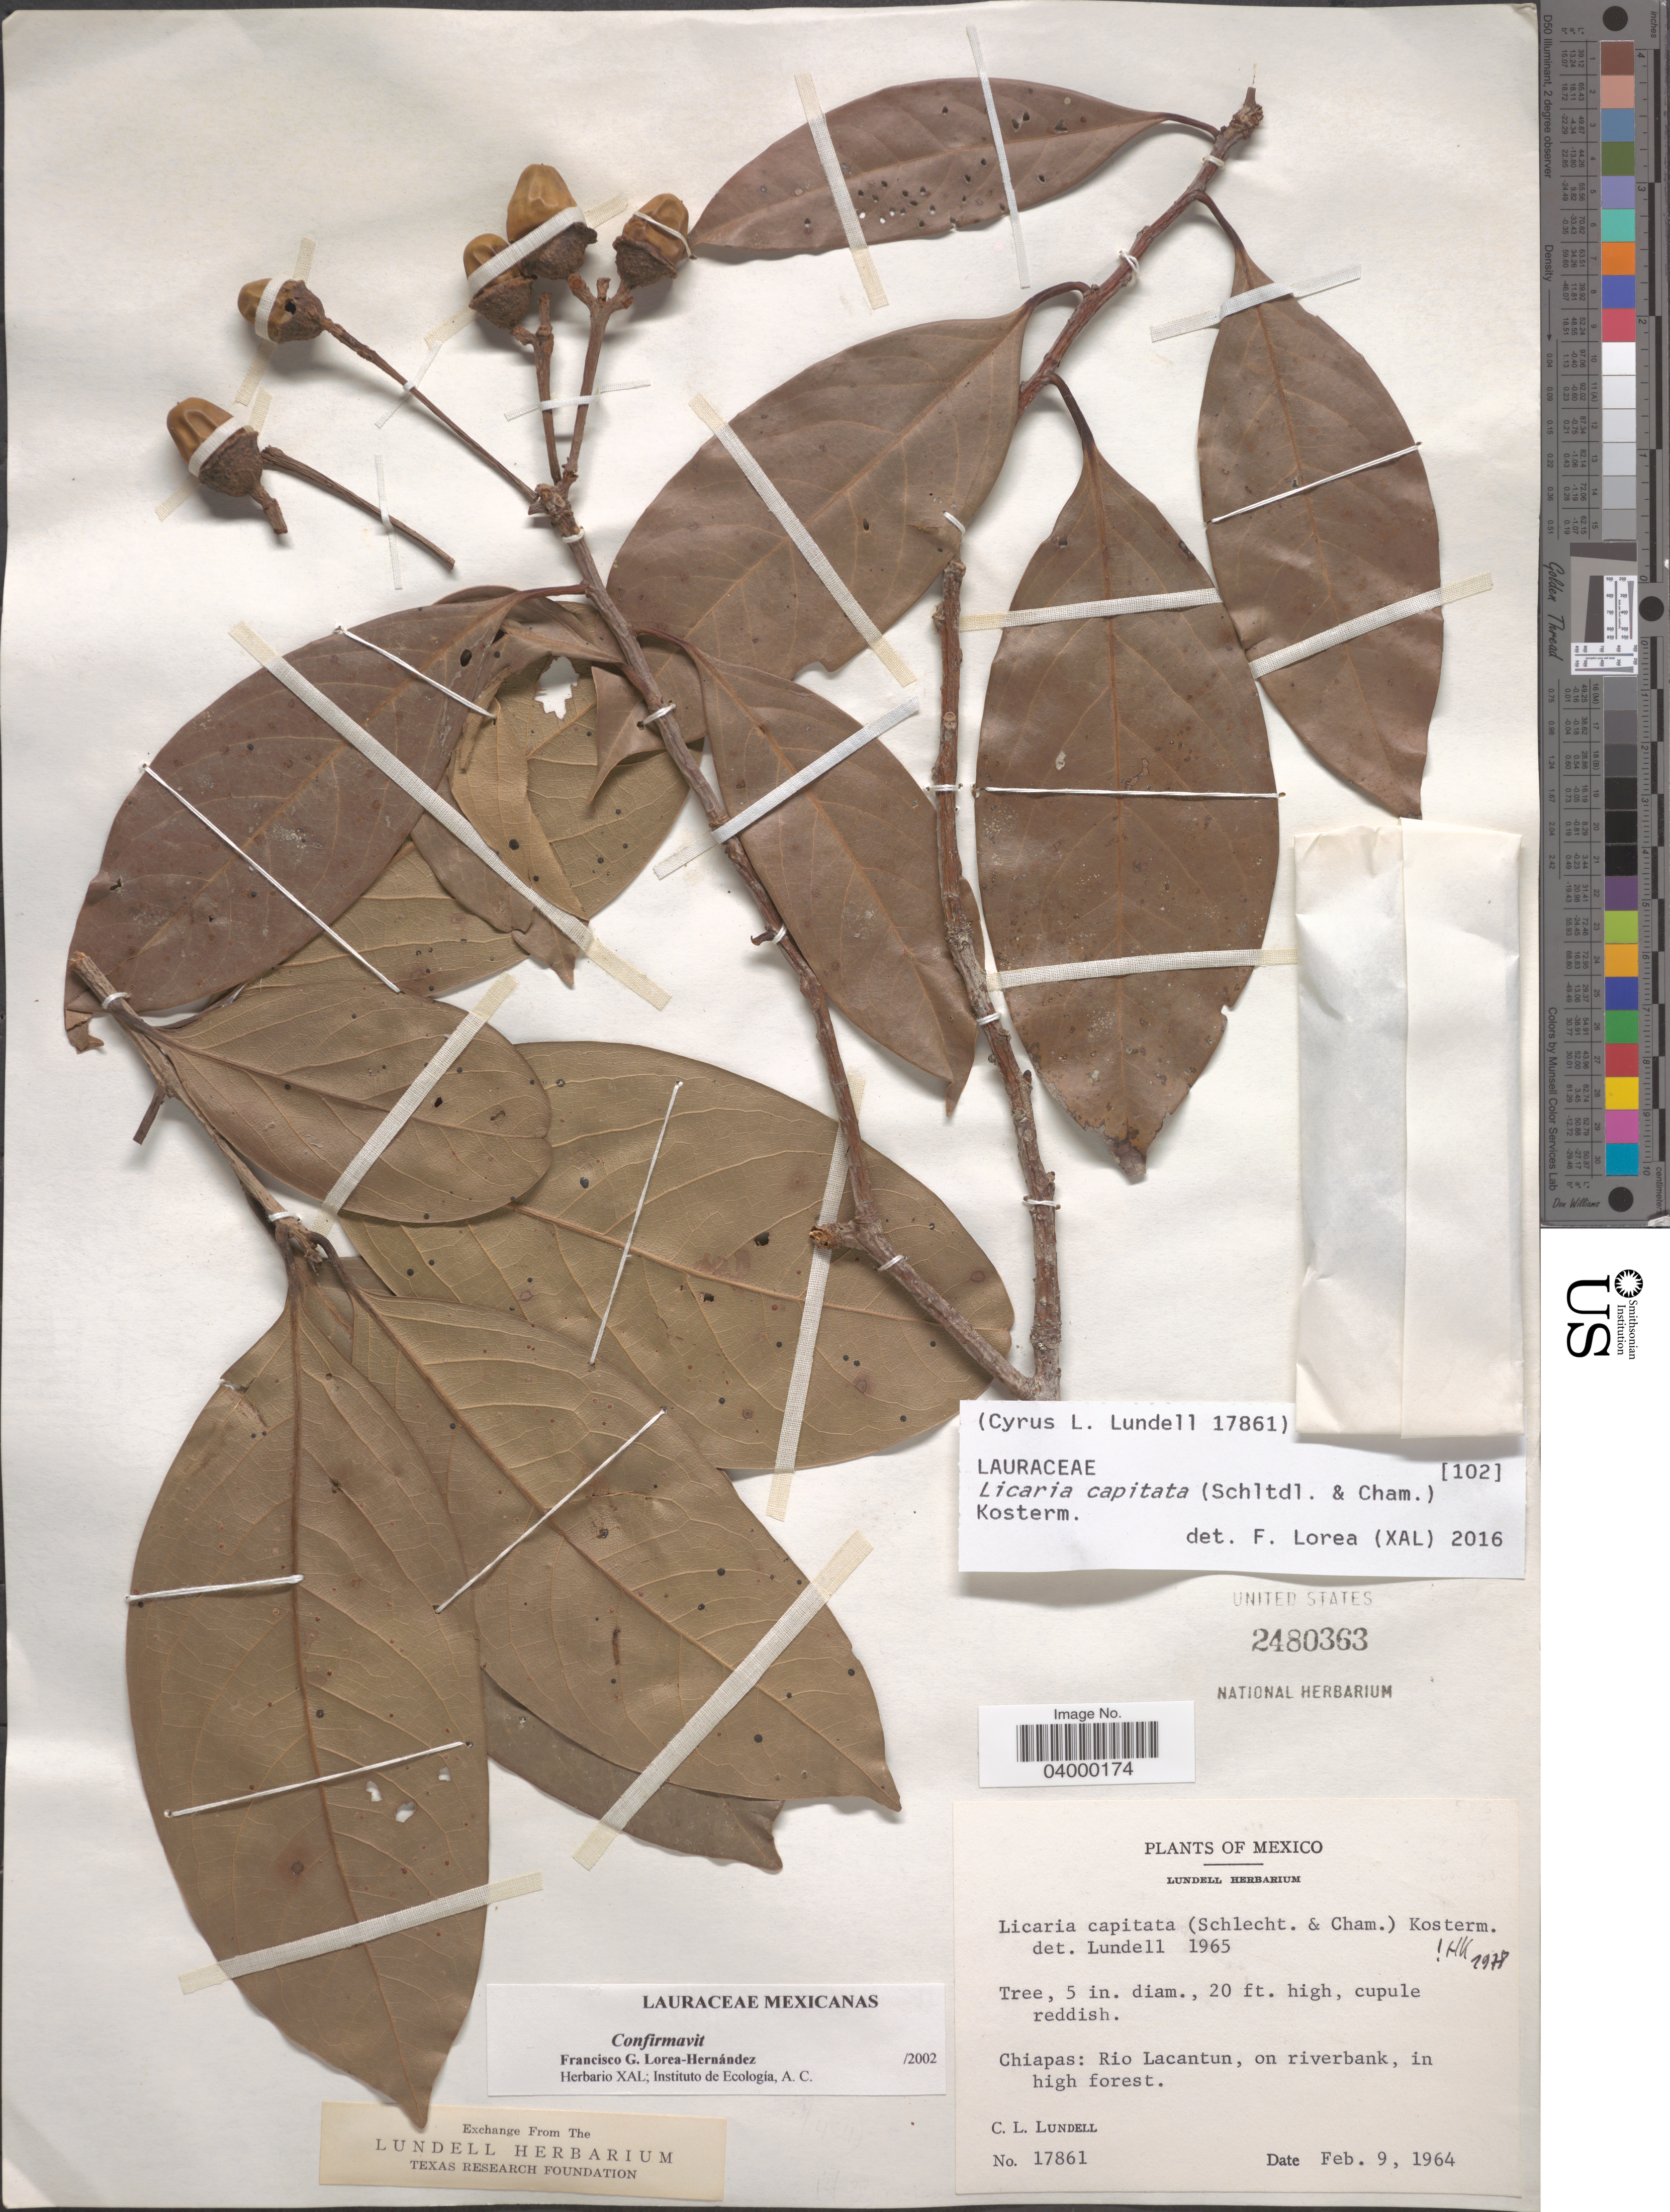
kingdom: Plantae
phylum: Tracheophyta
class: Magnoliopsida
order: Laurales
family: Lauraceae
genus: Licaria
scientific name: Licaria capitata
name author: (Schltdl. & Cham.) Kosterm.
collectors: C. L. Lundell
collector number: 17861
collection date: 1964-02-09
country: Mexico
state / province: Chiapas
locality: Rio Lacantun, on riverbank.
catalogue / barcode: US 2480363